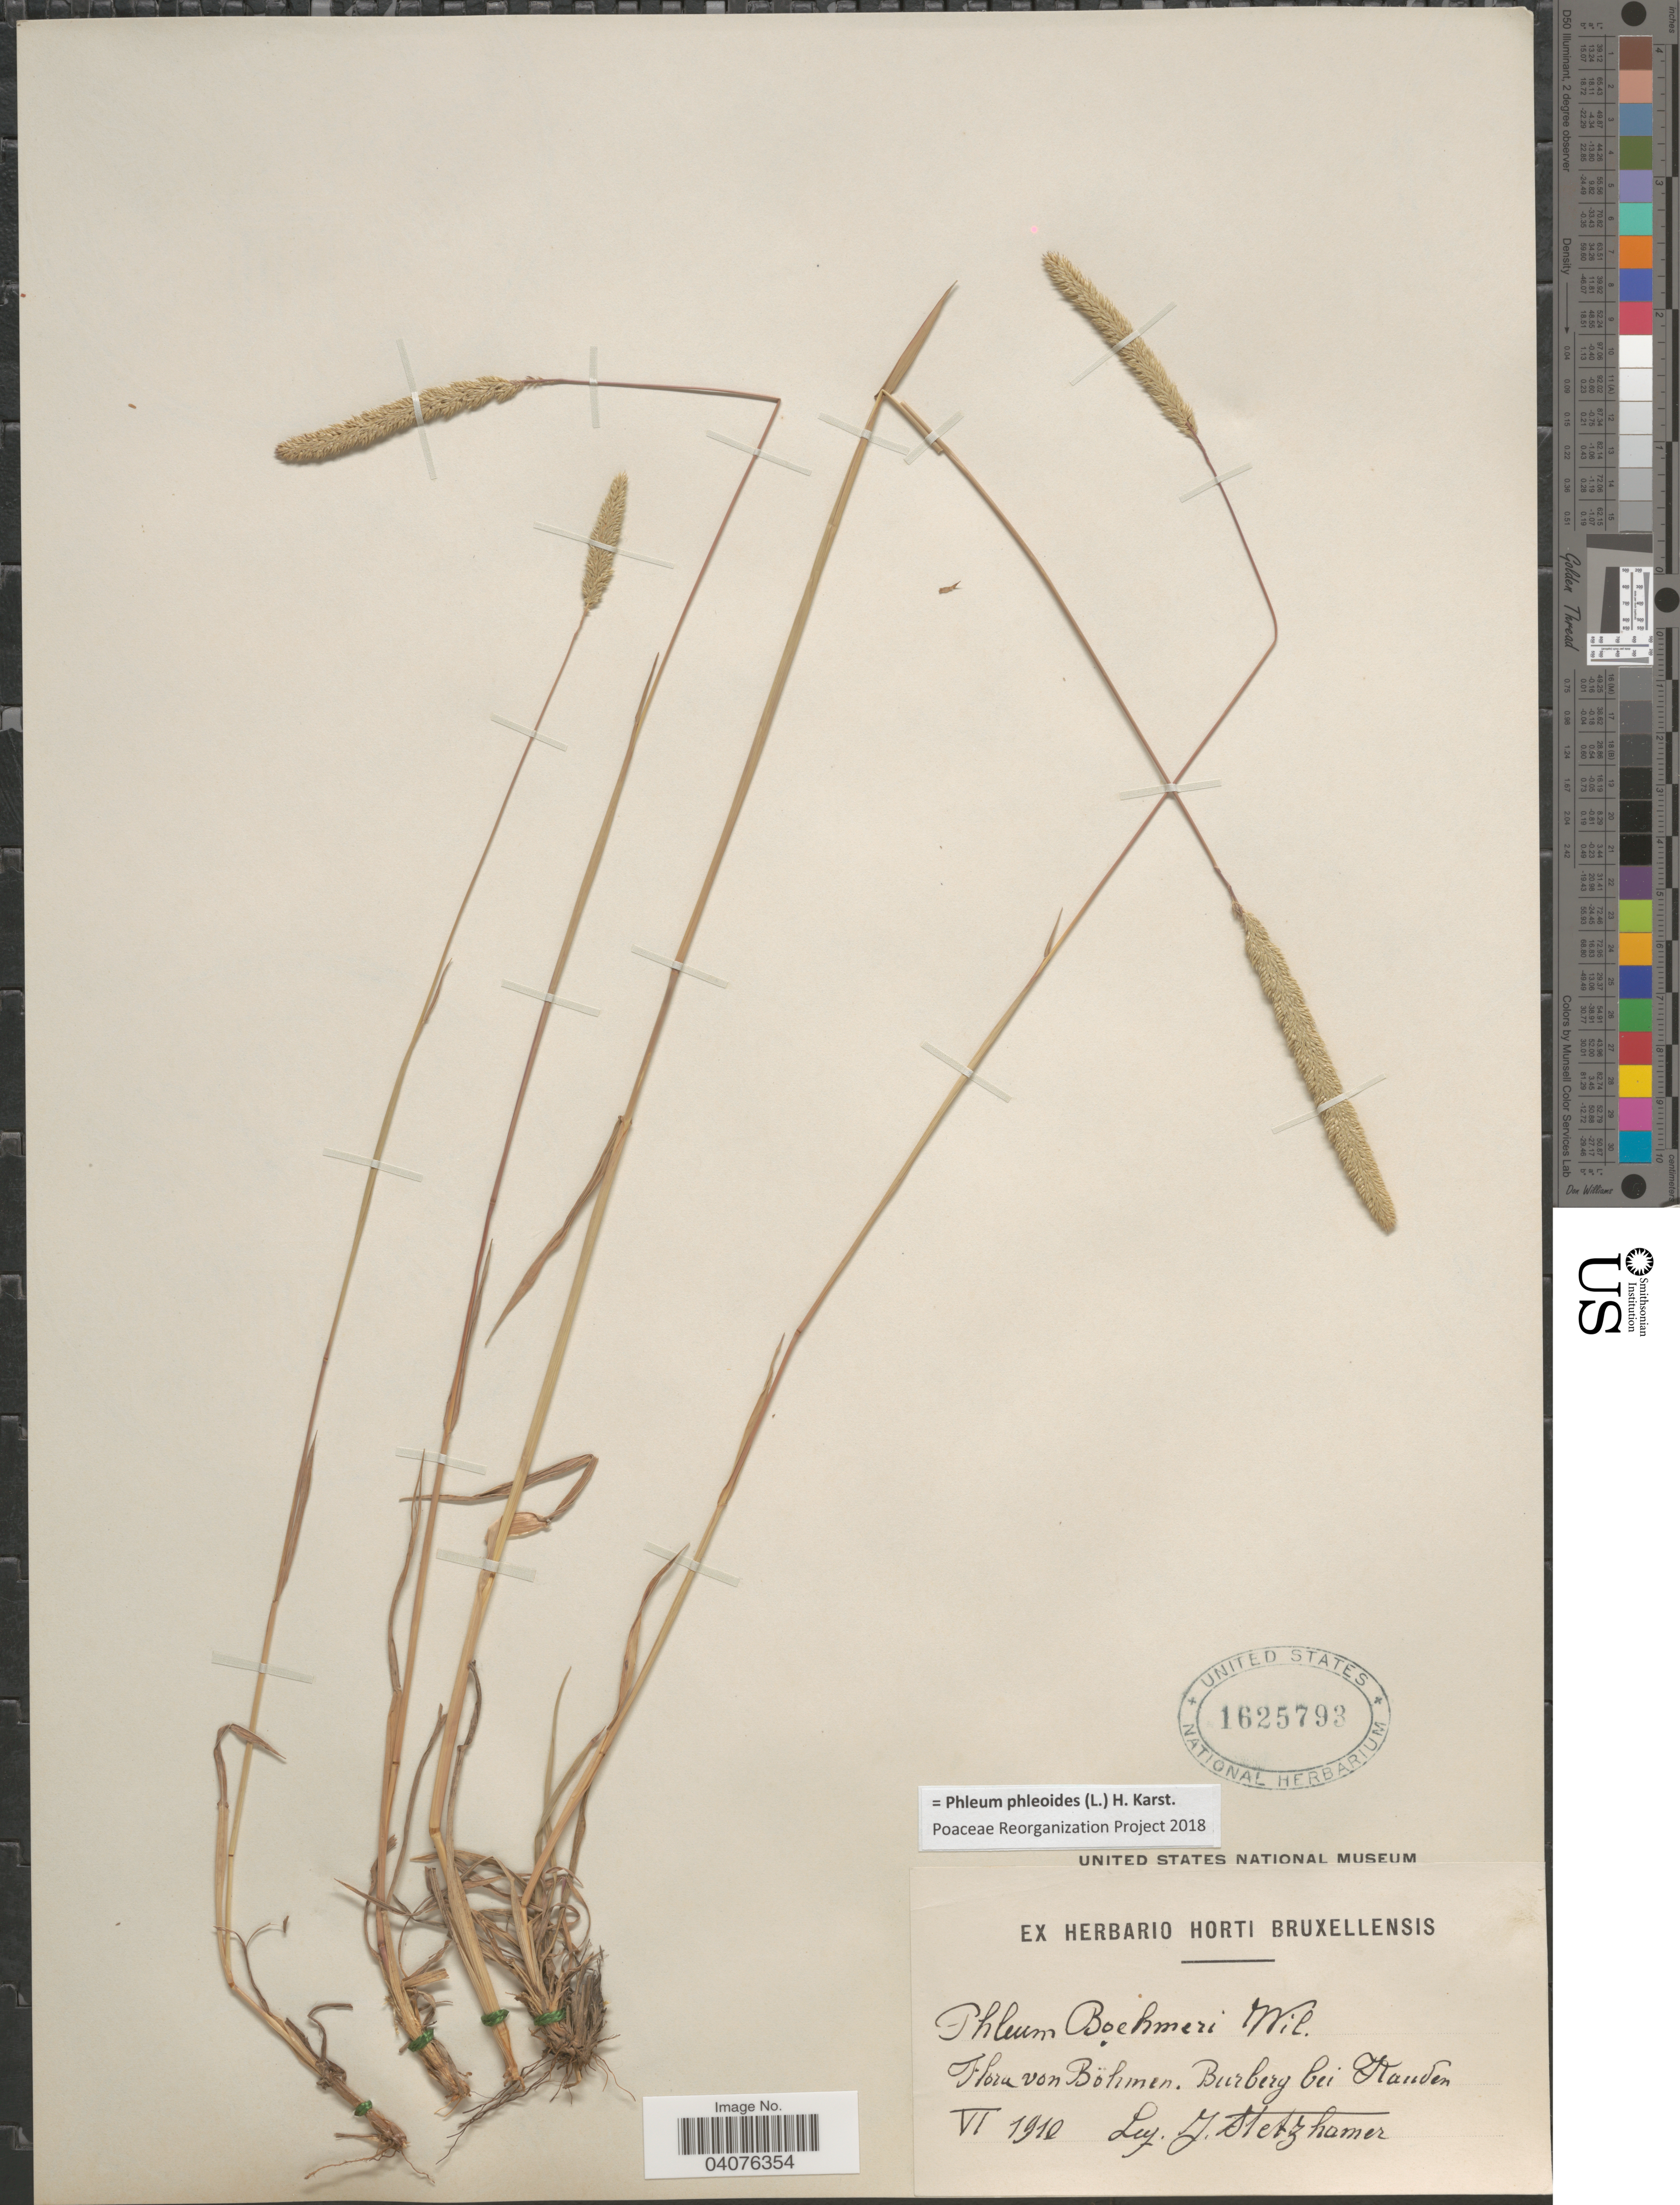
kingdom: Plantae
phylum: Tracheophyta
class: Liliopsida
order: Poales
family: Poaceae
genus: Phleum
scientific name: Phleum phleoides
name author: (L.) H. Karst.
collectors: J. Stelzhamer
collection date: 1910-06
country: Czechia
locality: Böhmen. Burbery bei Kanden [interpreted].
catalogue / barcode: US 1625793